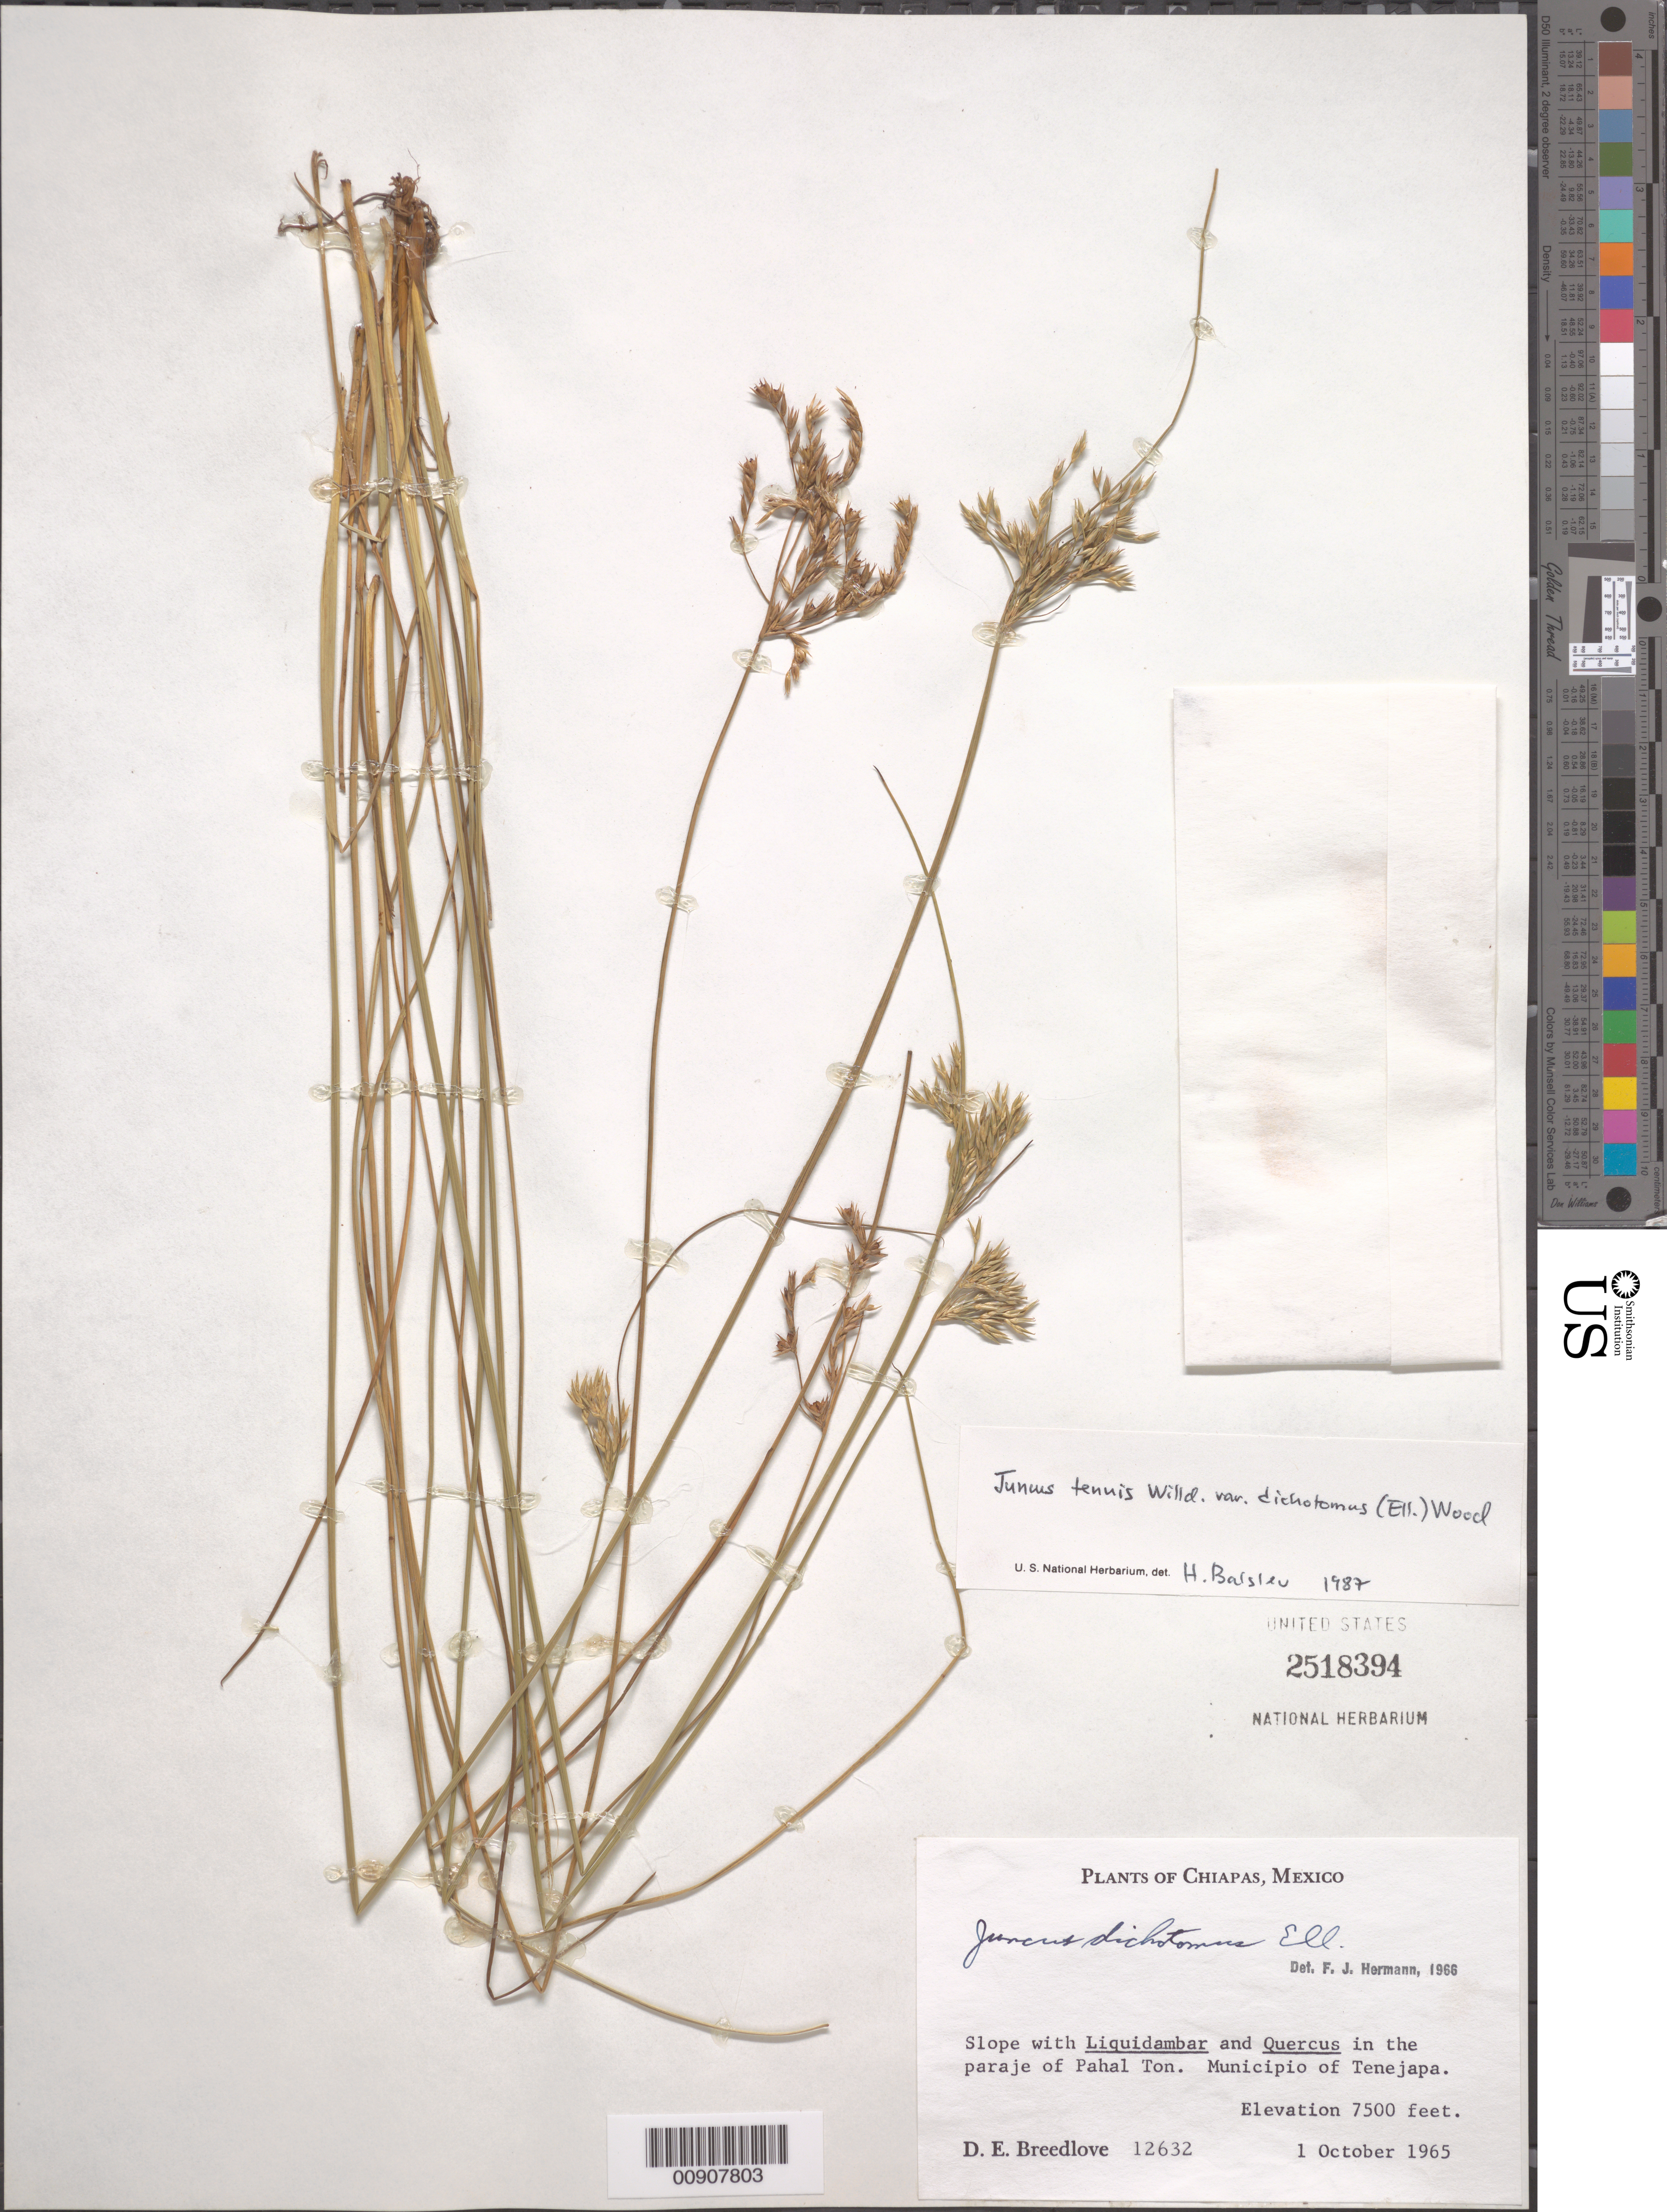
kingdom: Plantae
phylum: Tracheophyta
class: Liliopsida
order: Poales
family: Juncaceae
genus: Juncus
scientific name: Juncus tenuis var. dichotomus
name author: (Elliott) Alph. Wood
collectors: D. E. Breedlove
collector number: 12632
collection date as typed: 01 Oct 1965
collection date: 1965-10-01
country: Mexico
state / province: Chiapas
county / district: Tenejapa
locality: In the paraje of Pahal Ton. Municipio of Tenejapa, Chiapas.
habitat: Slope with Liquidambar and Quercus.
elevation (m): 2286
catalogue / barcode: US 2518394